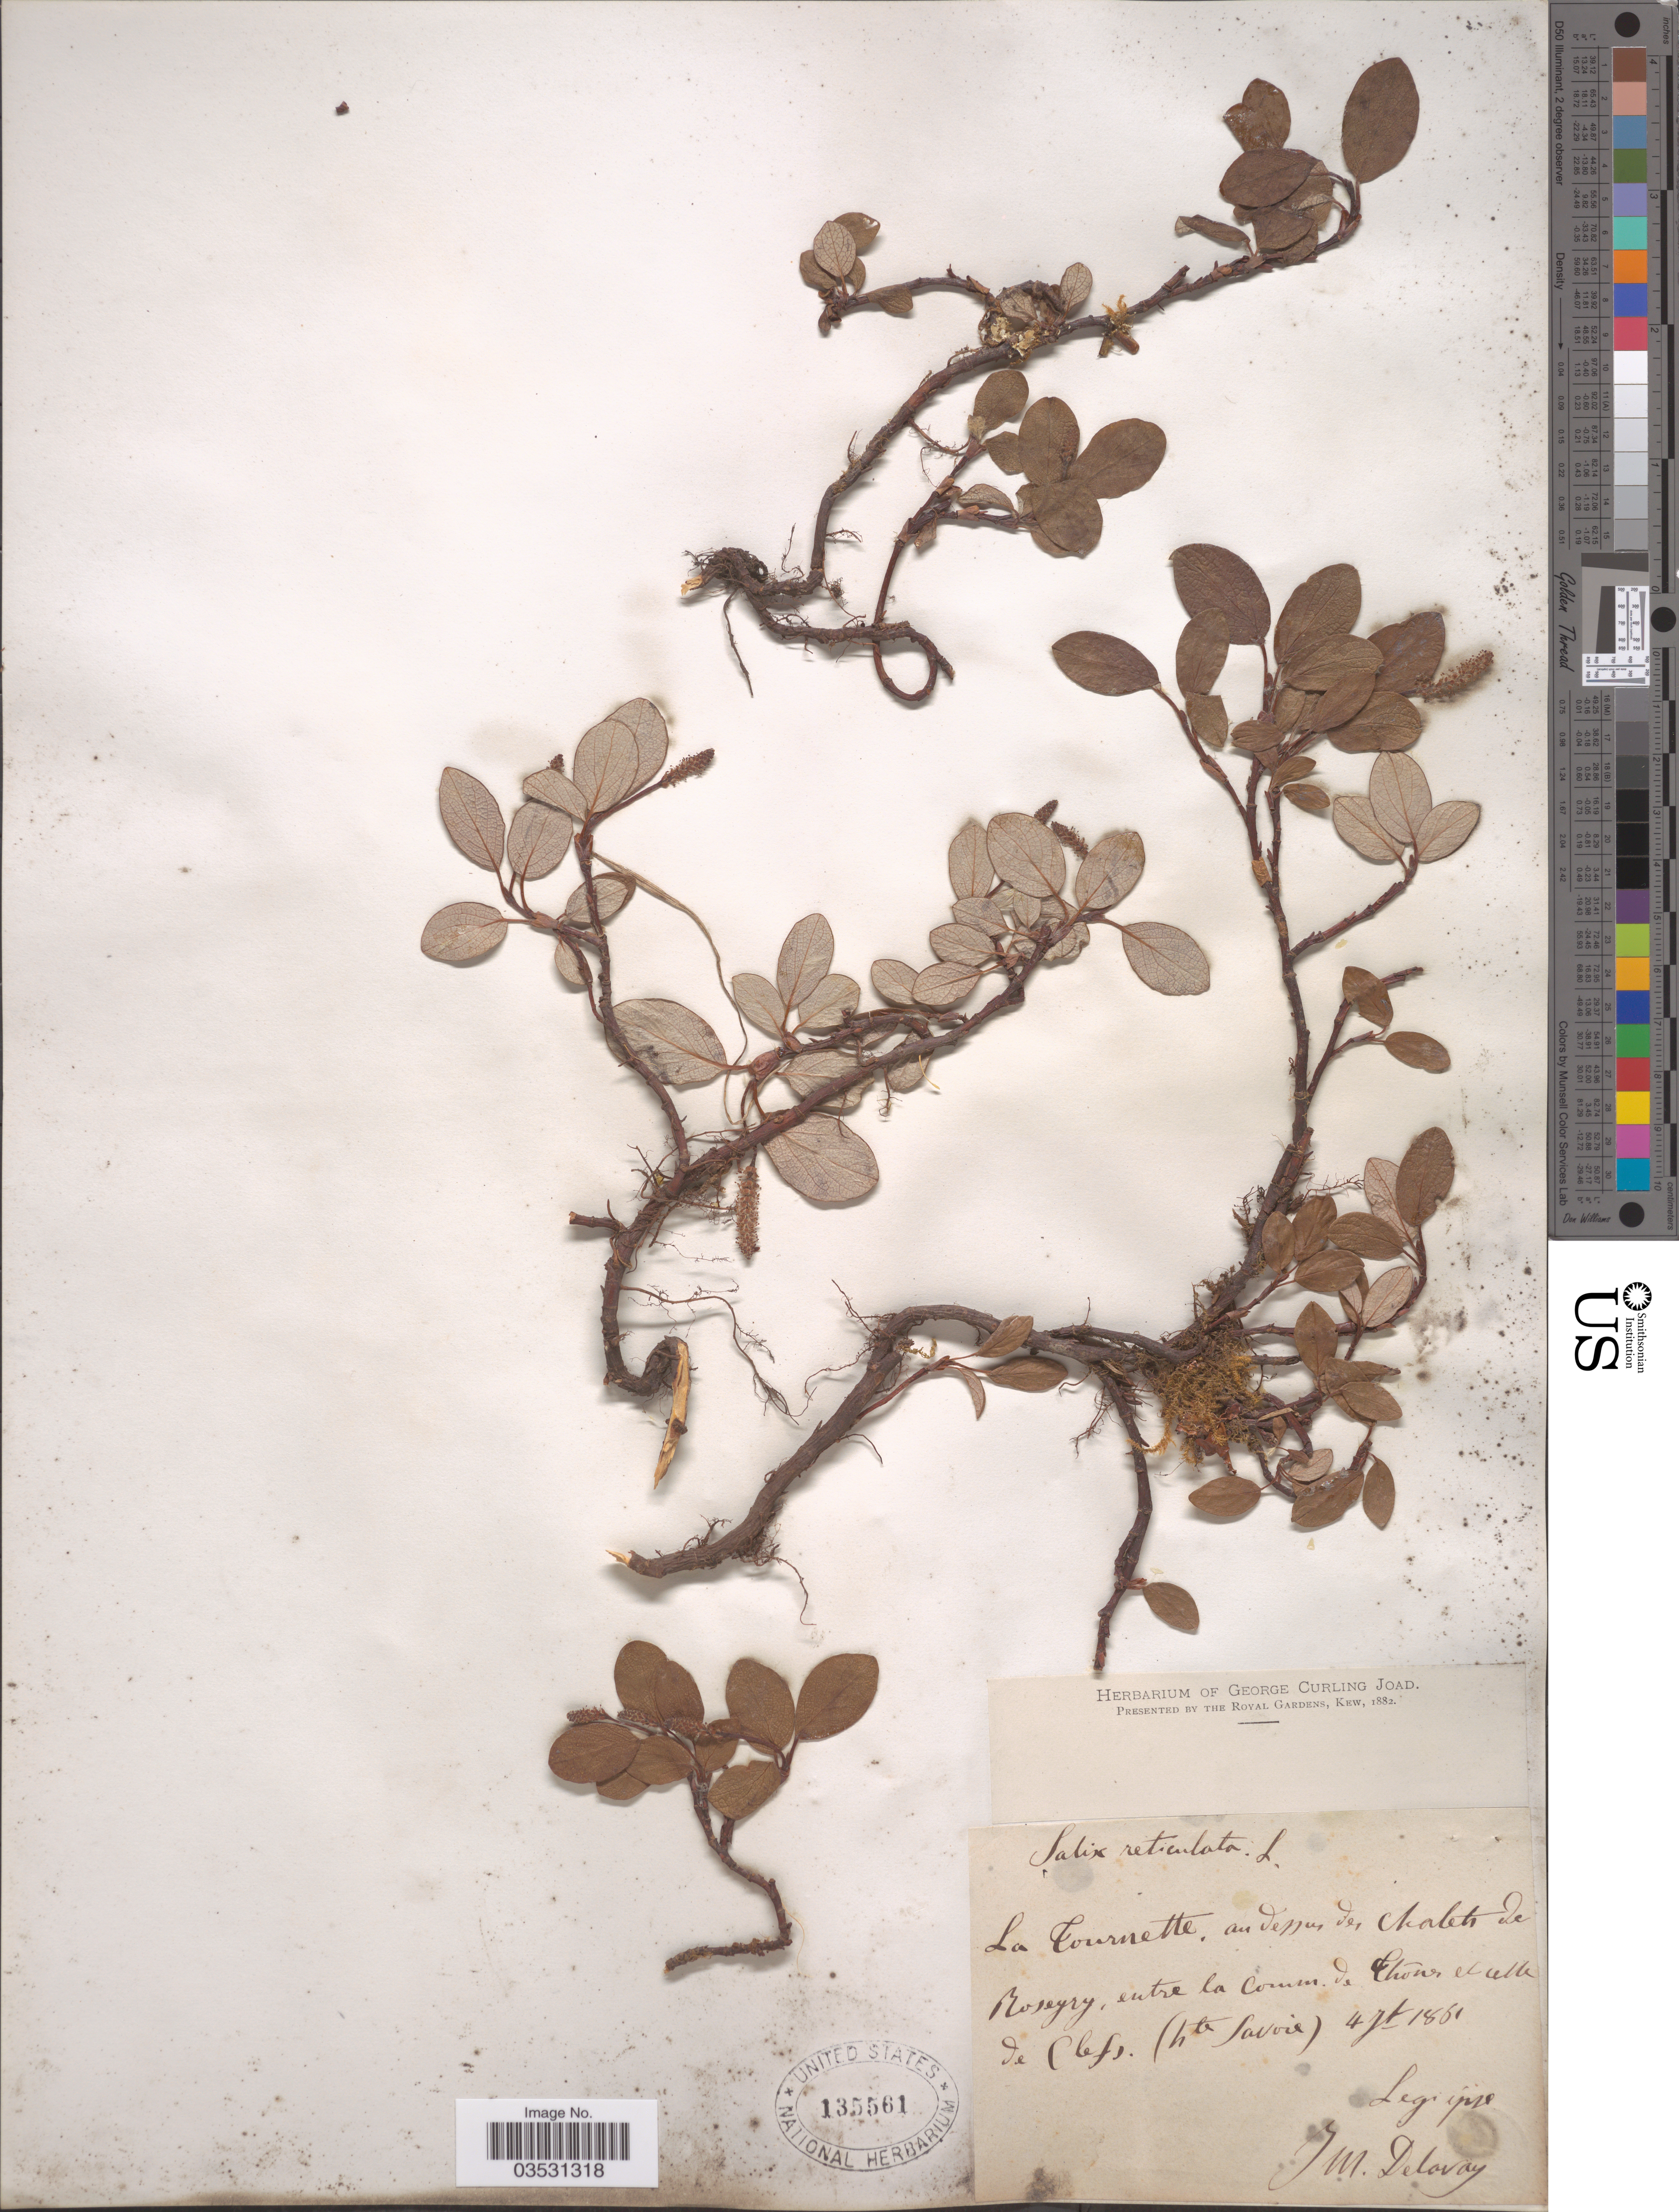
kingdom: Plantae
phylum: Tracheophyta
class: Magnoliopsida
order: Malpighiales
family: Salicaceae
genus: Salix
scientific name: Salix reticulata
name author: L.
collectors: J. Delavay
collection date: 1881-07-04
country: France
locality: La Tournette, au dessus des Chalets de Bosegry [interpreted], entre la Comm. de Ctrons [interpreted] et celle de Clefs [interpreted]. (hte Savoie).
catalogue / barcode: US 135561